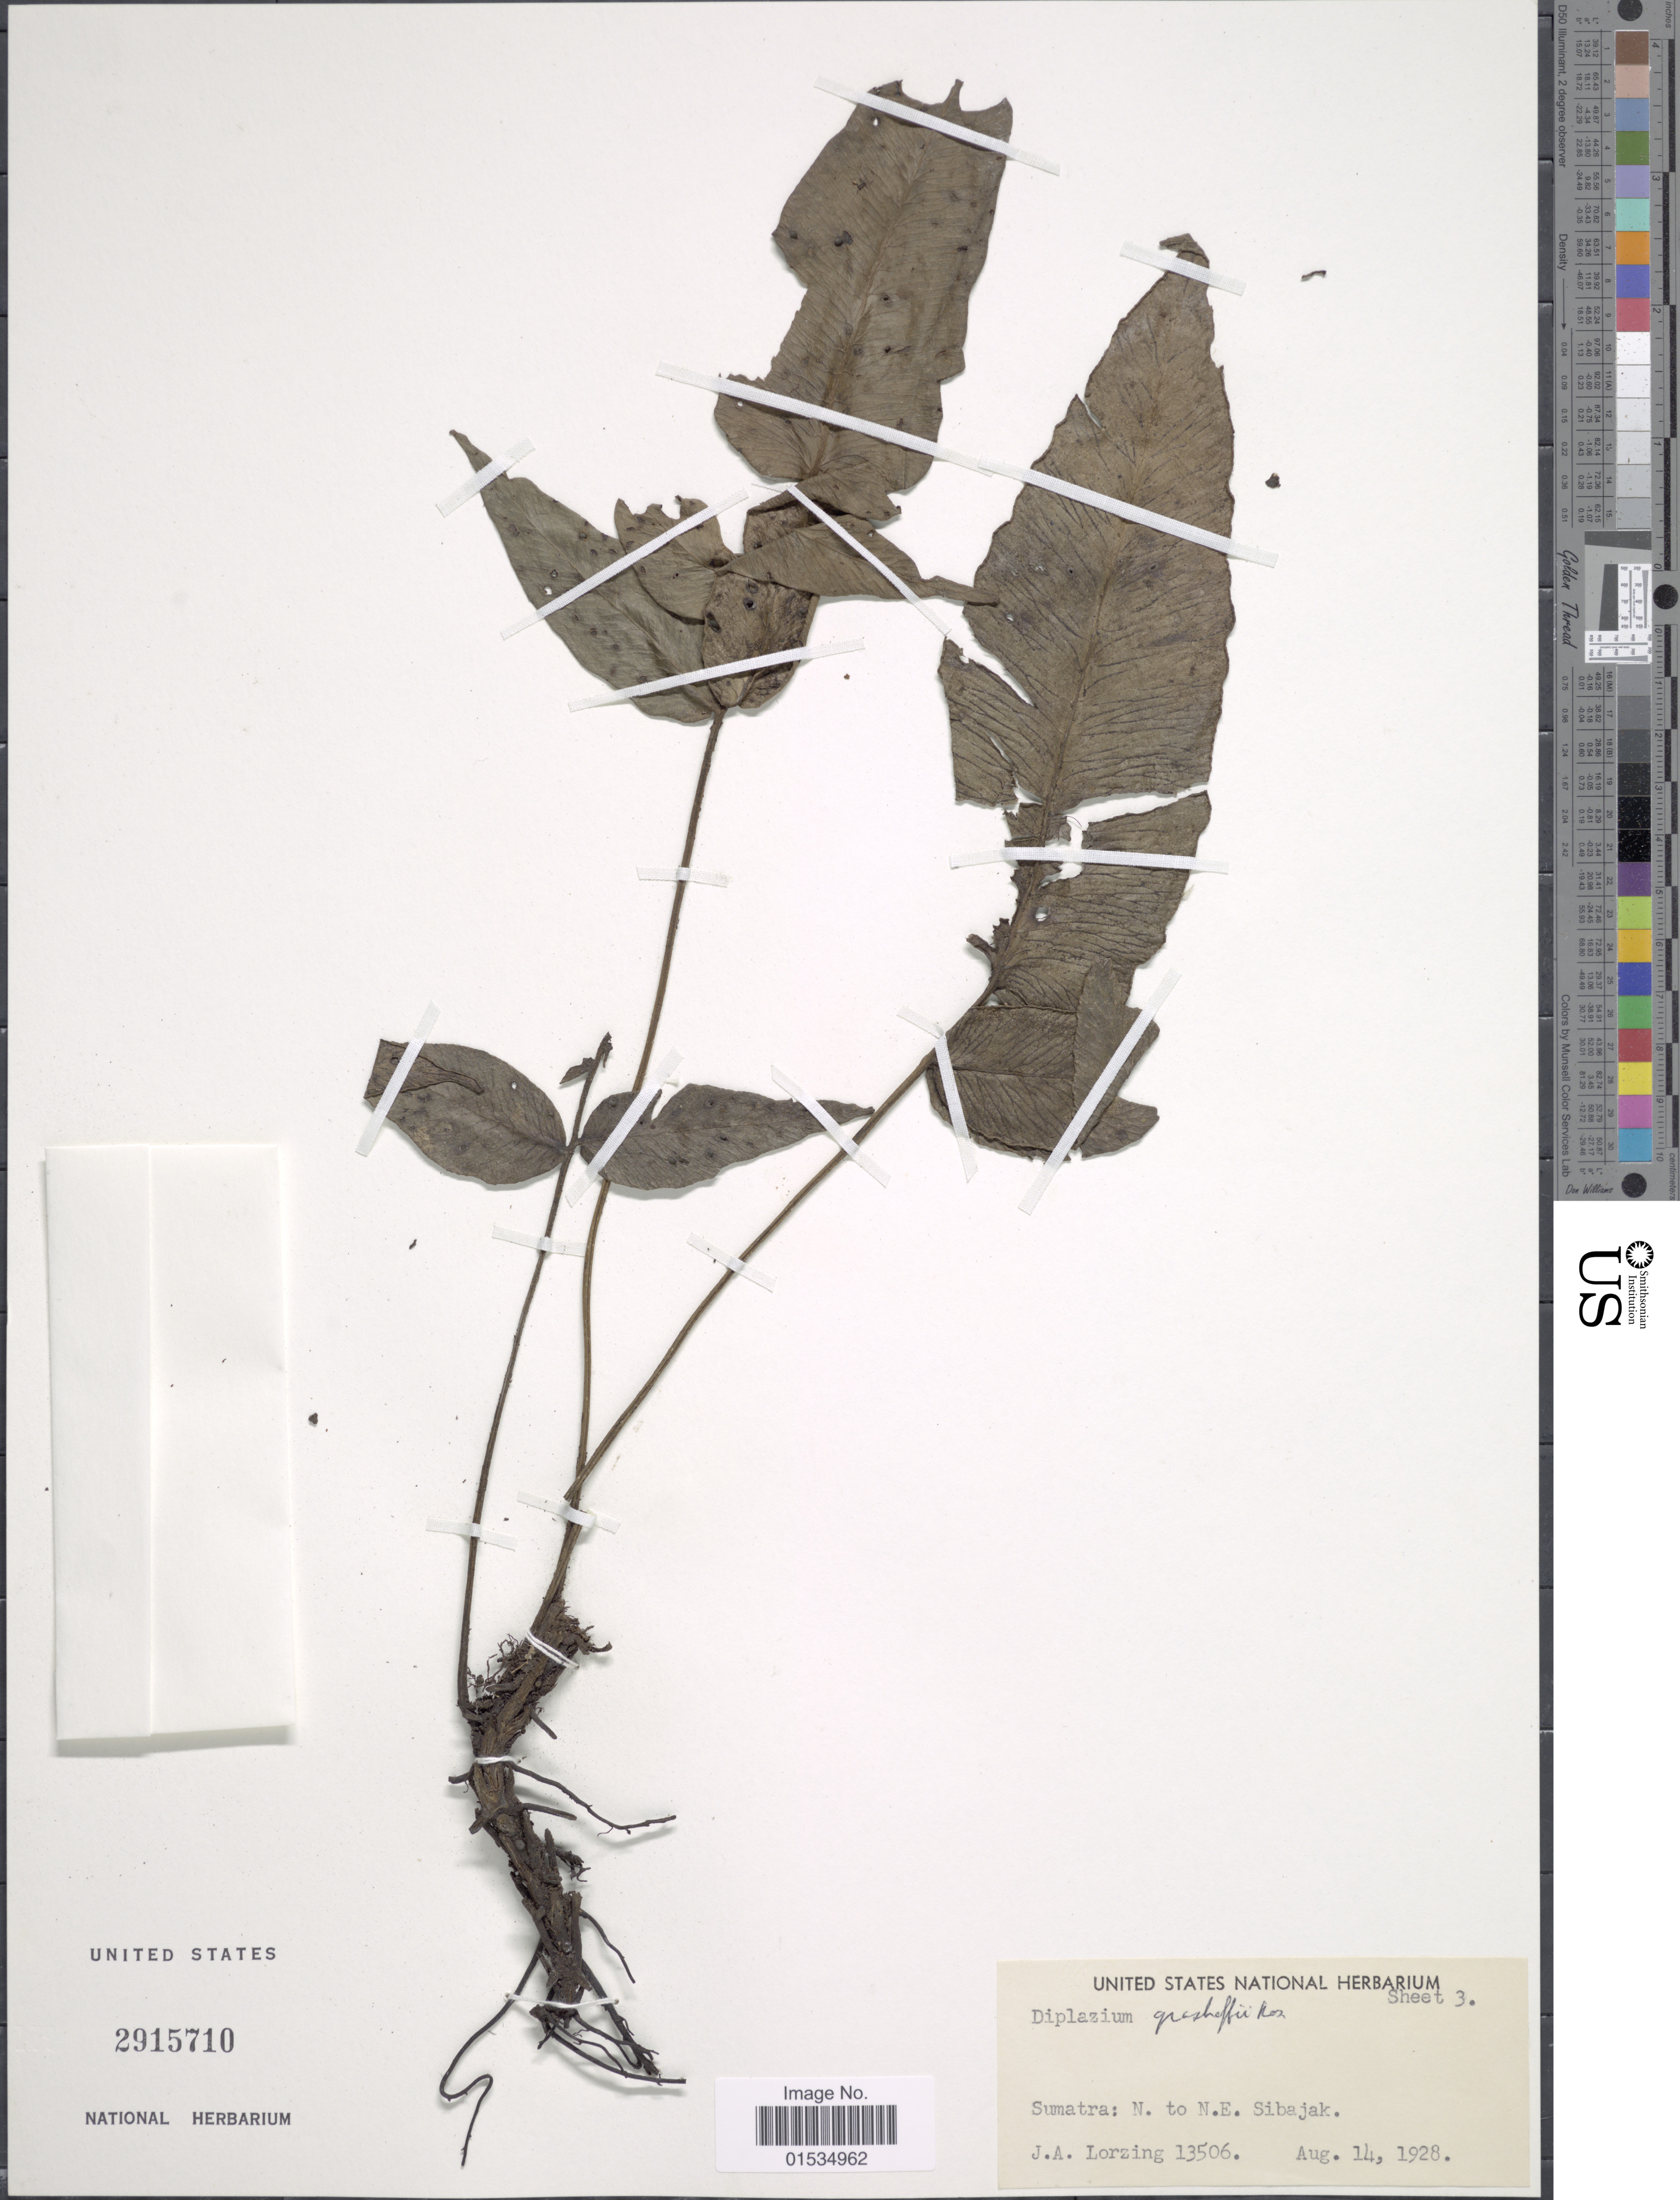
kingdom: Plantae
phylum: Tracheophyta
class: Polypodiopsida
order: Polypodiales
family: Athyriaceae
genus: Diplazium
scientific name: Diplazium grashoffii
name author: Rosenst.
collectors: J. Lorzing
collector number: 13506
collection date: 1928-08-14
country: Indonesia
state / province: Sumatra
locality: N. to N.E. Sibajak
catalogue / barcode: US 2915710